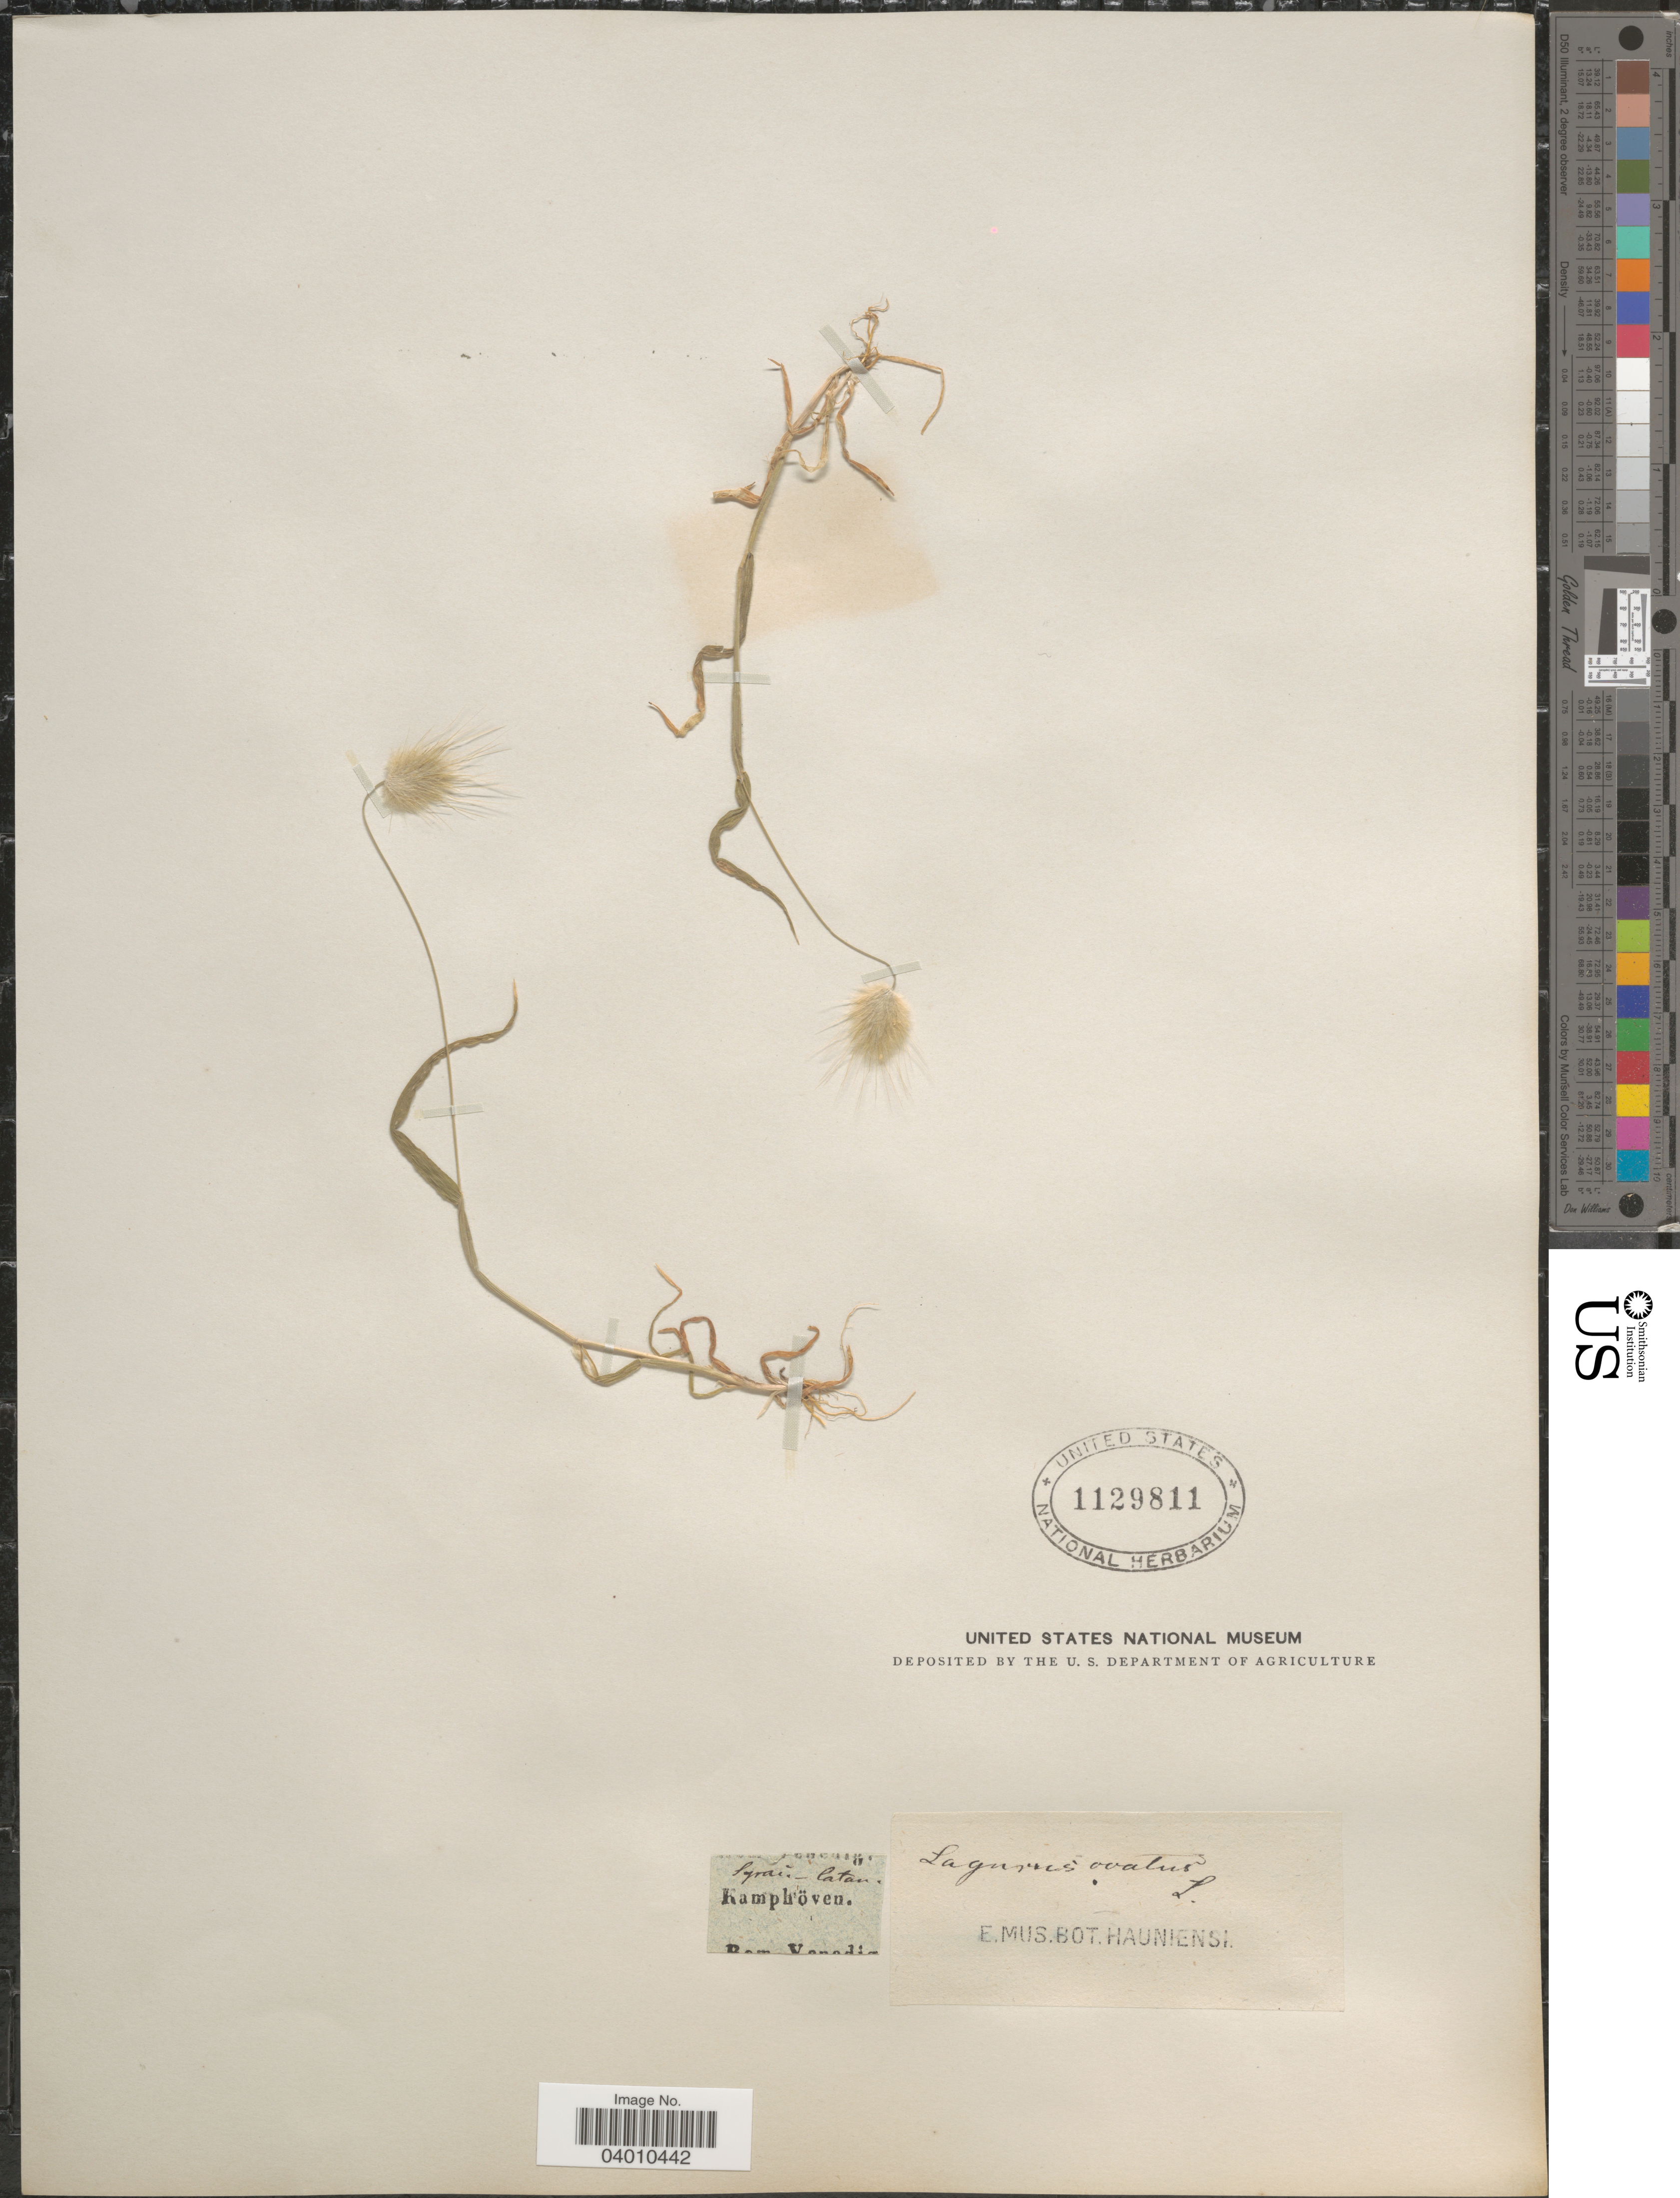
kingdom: Plantae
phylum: Tracheophyta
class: Liliopsida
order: Poales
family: Poaceae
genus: Lagurus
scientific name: Lagurus ovatus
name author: L.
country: Syria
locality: Syrai - Catan. Kamphöven.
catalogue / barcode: US 1129811